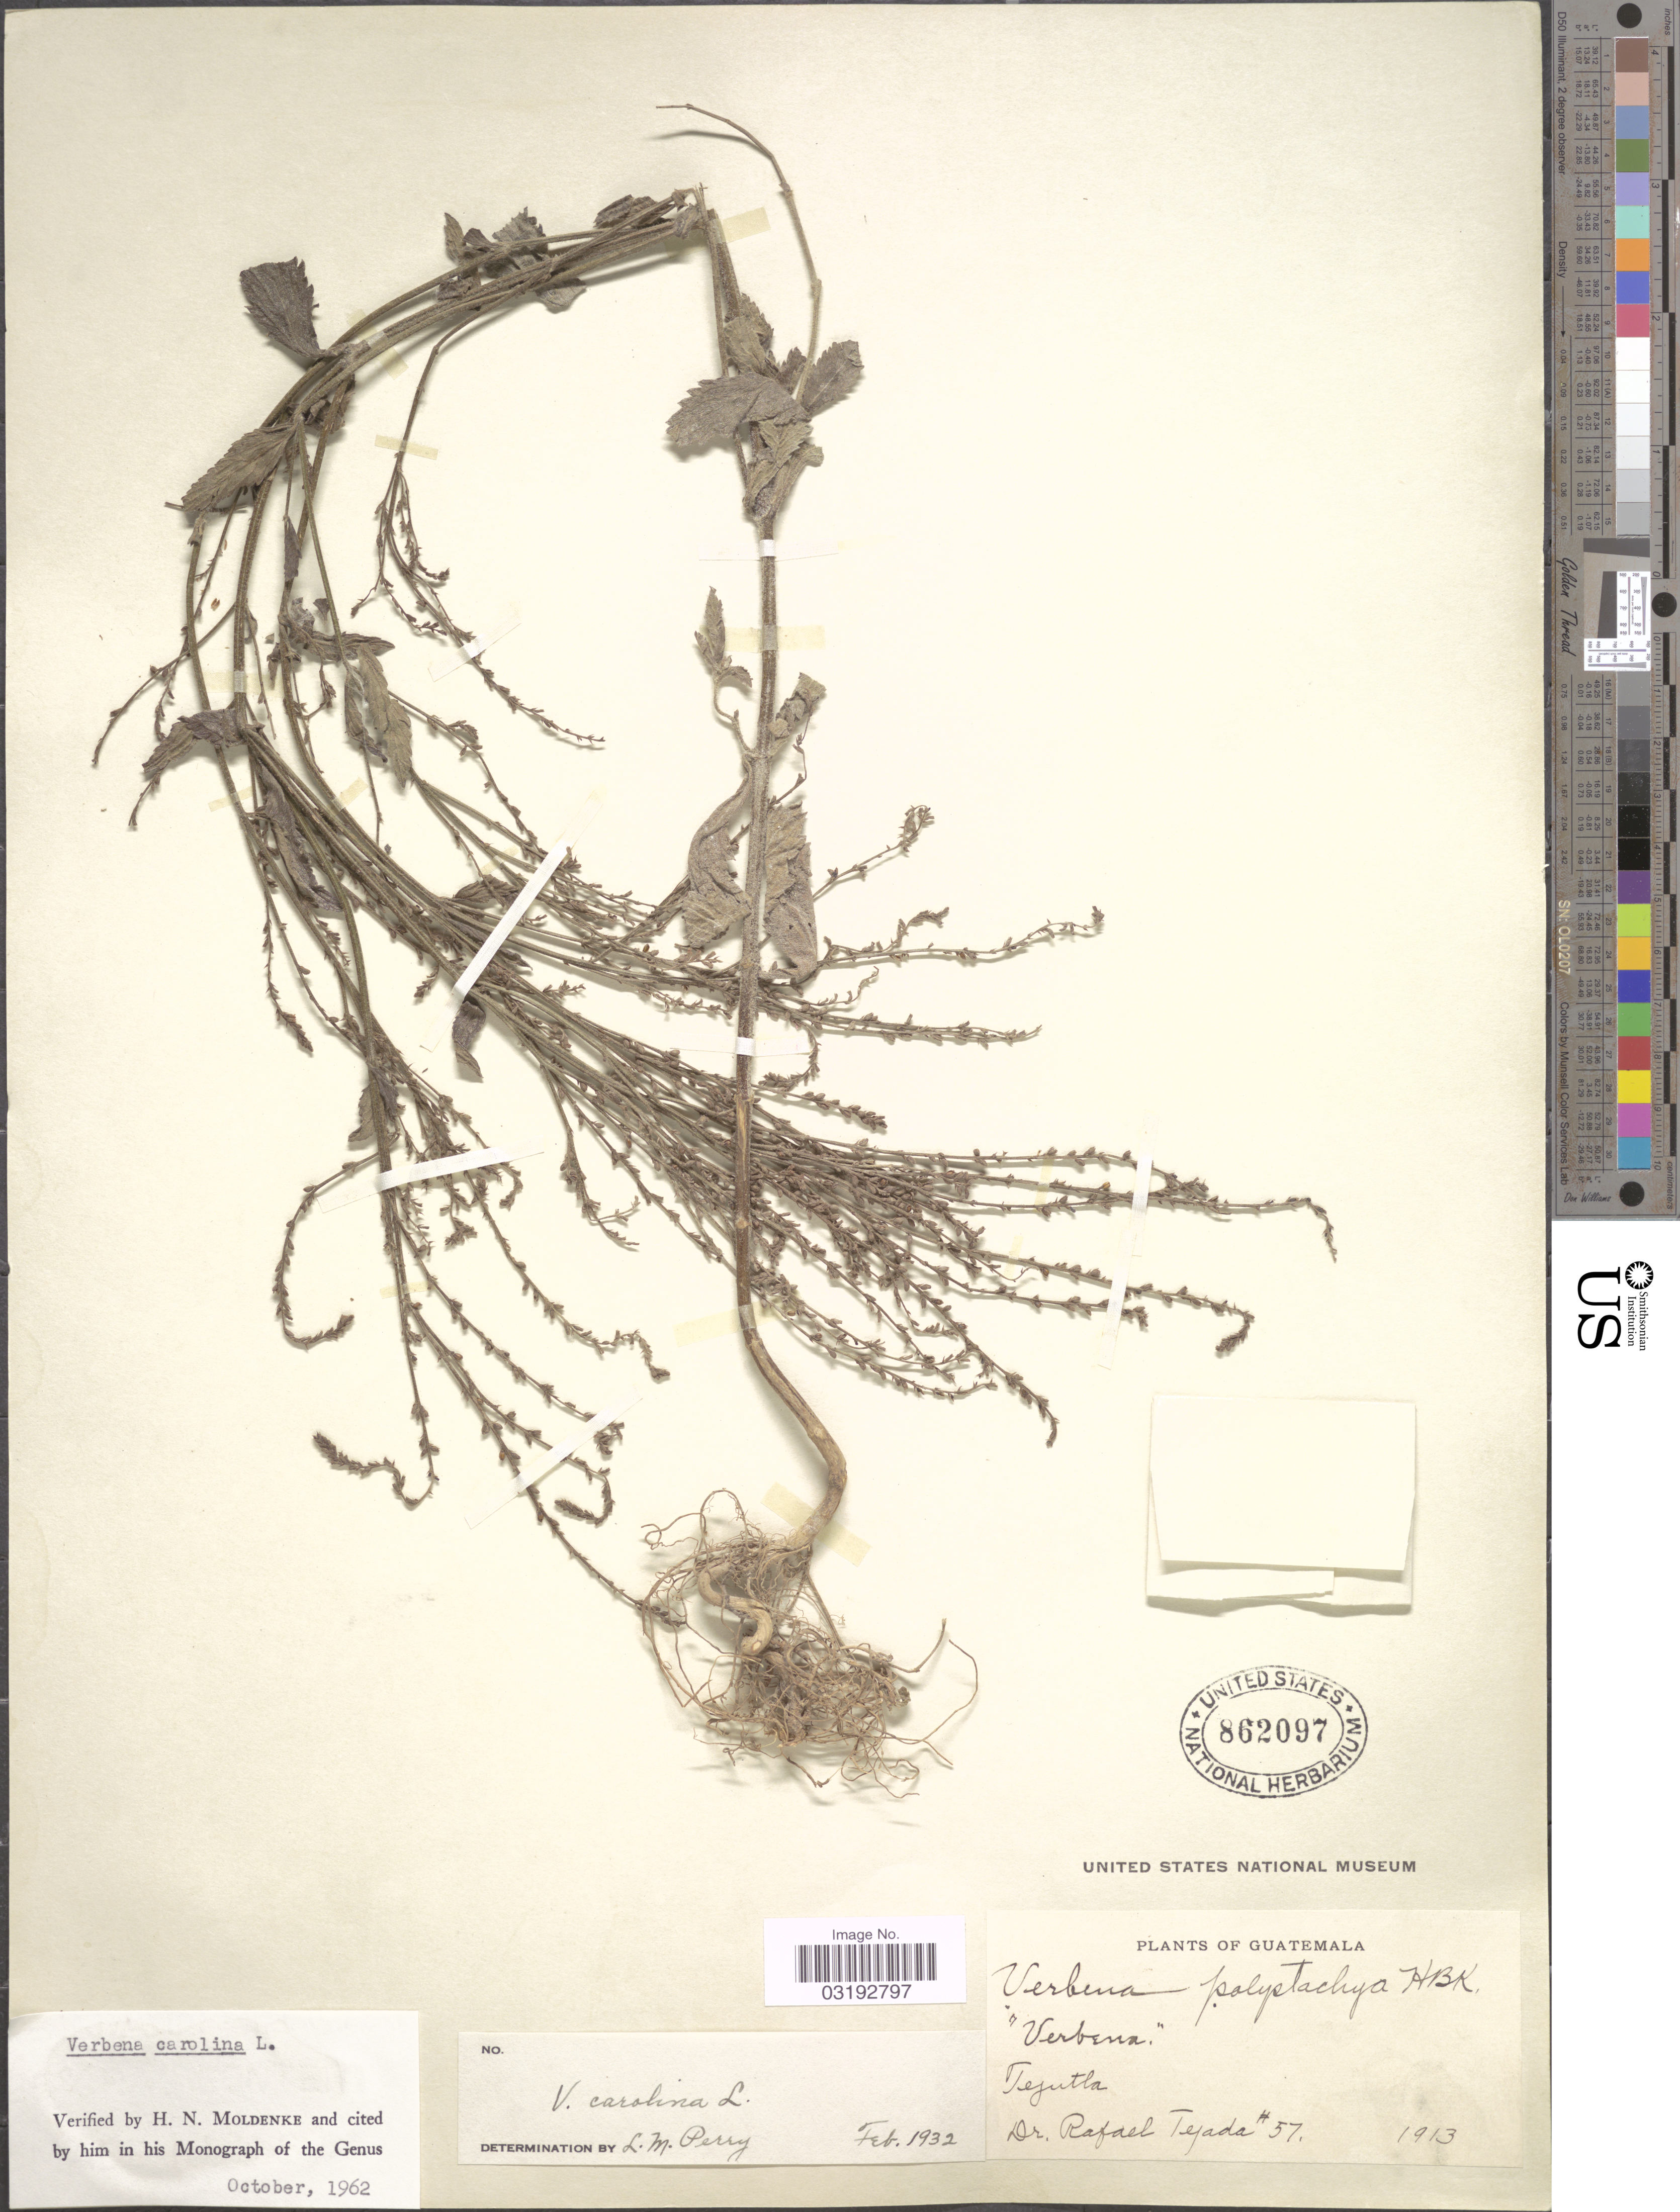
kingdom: Plantae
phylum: Tracheophyta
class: Magnoliopsida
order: Lamiales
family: Verbenaceae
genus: Verbena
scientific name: Verbena carolina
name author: L.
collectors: R. Tejada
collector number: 57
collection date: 1913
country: Guatemala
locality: Tejutla.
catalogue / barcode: US 862097